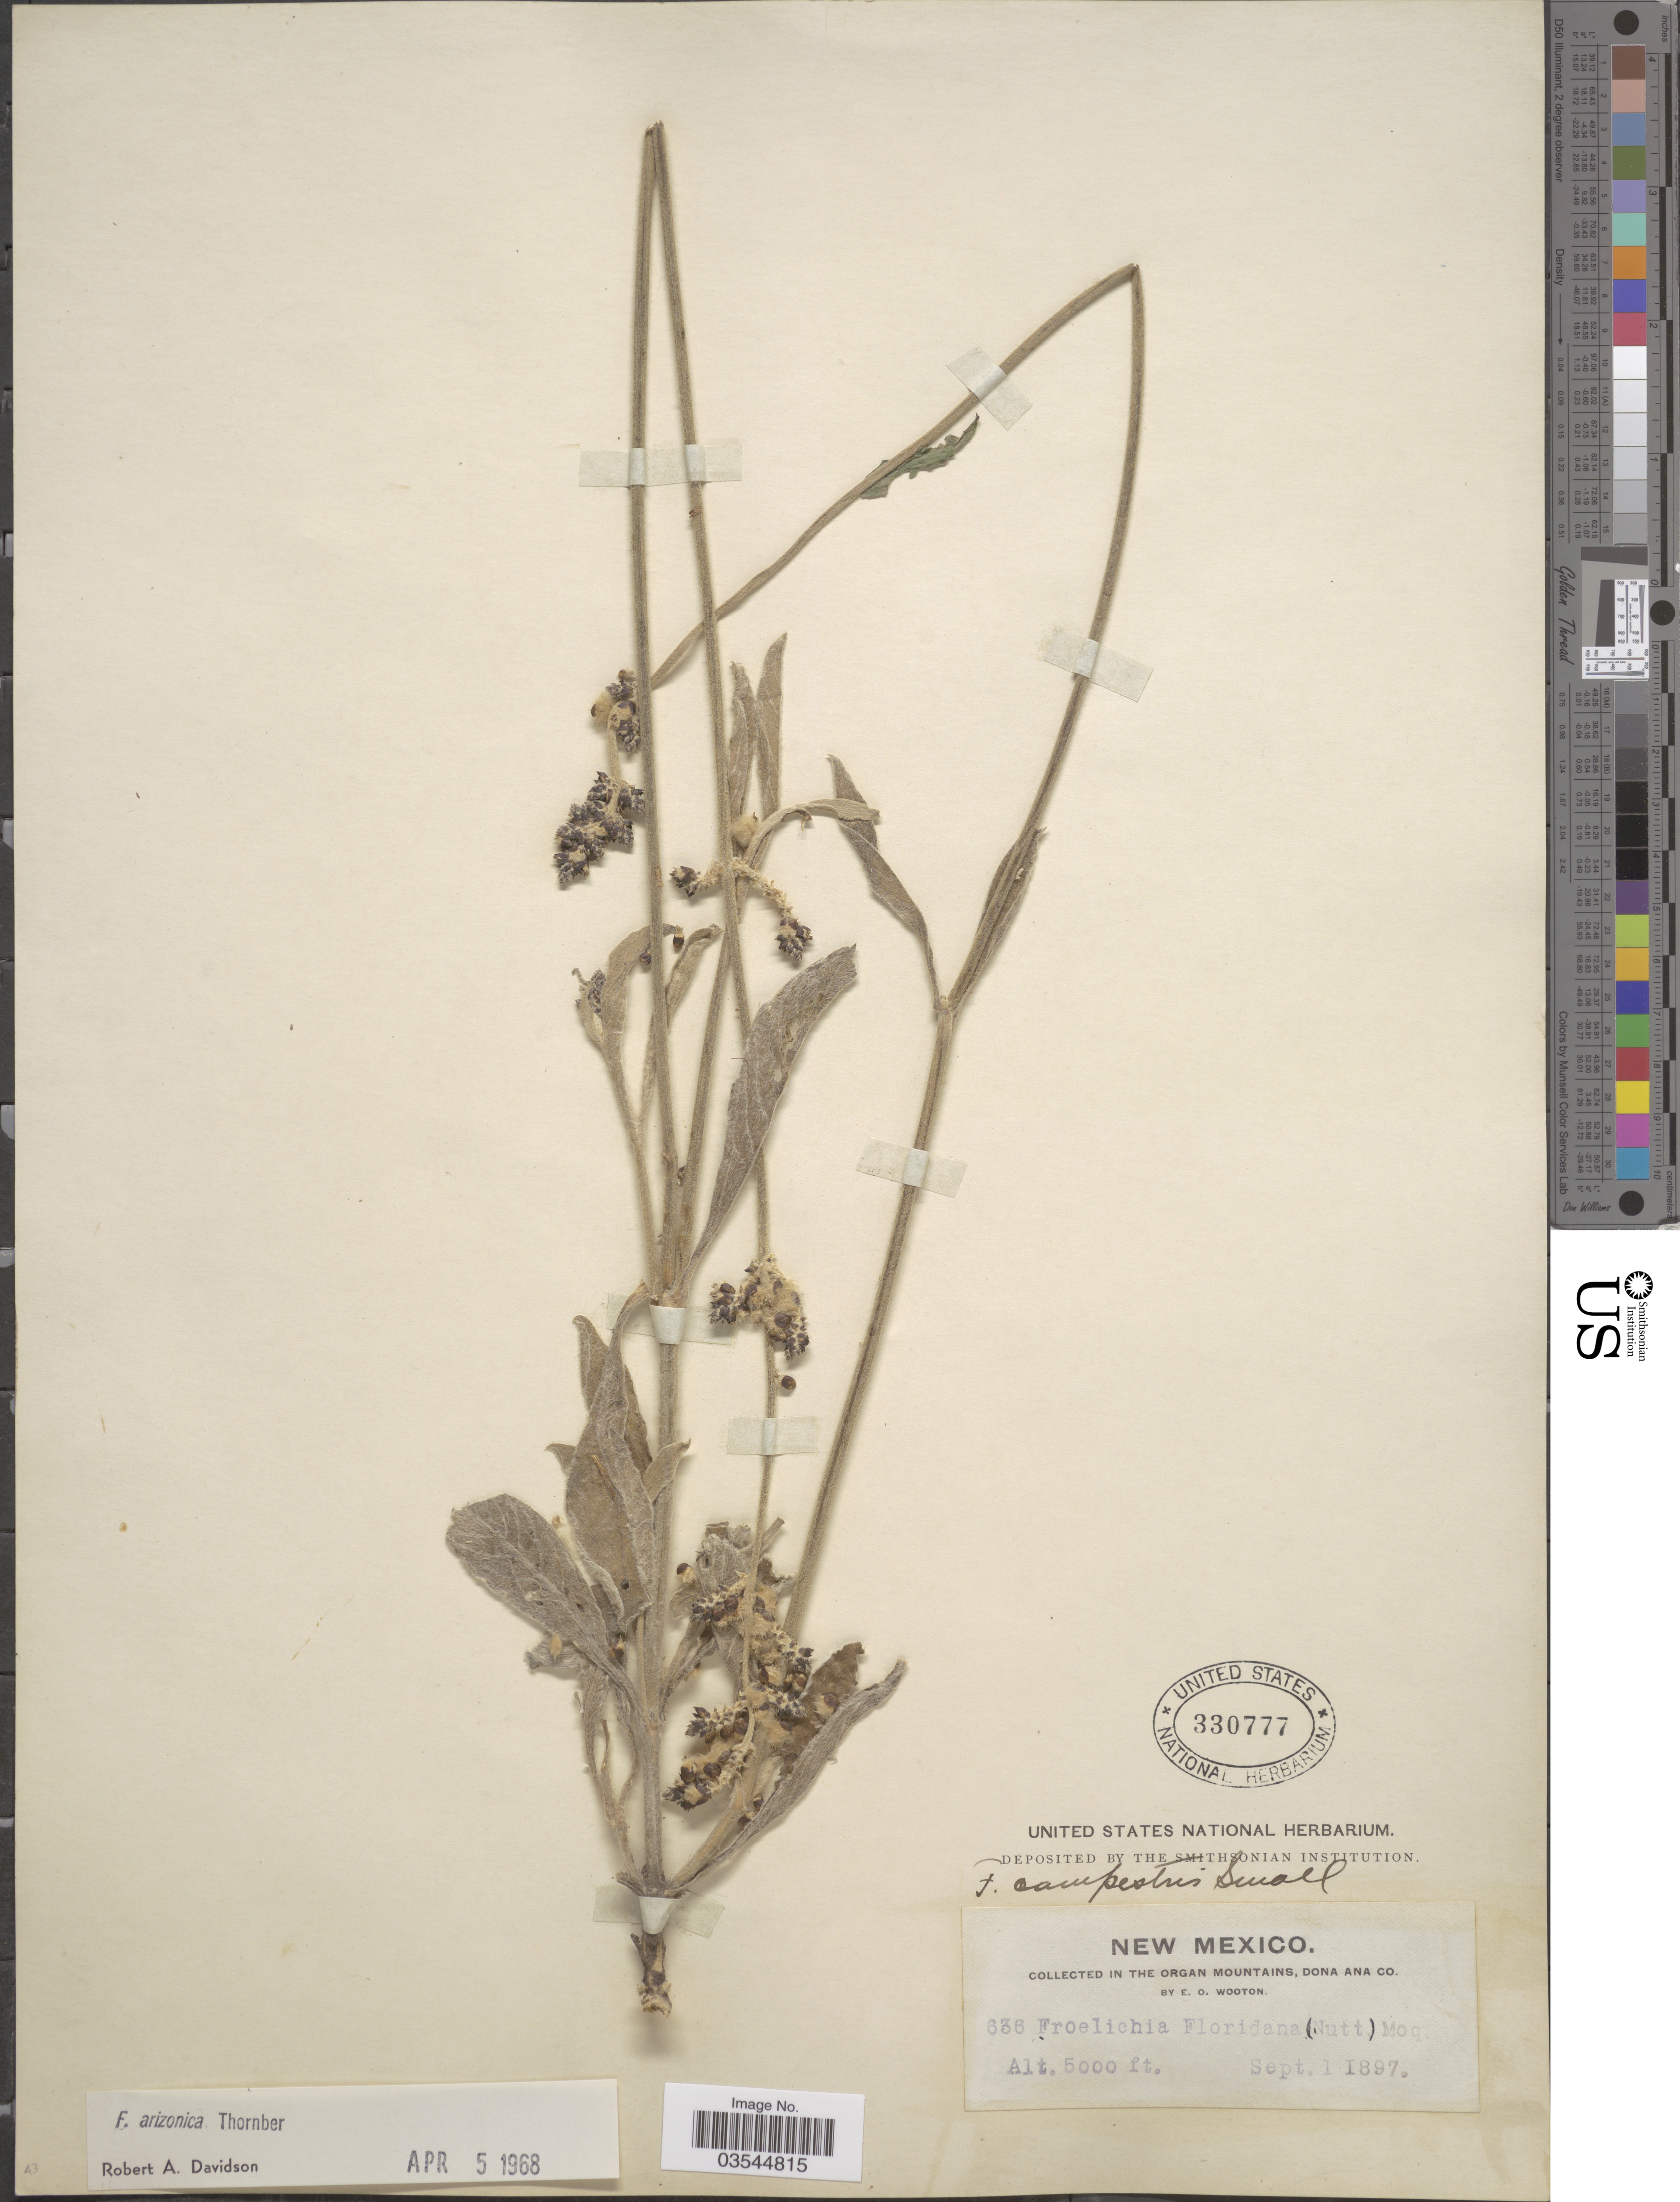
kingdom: Plantae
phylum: Tracheophyta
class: Magnoliopsida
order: Caryophyllales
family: Amaranthaceae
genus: Froelichia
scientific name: Froelichia arizonica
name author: Thornber ex Standl.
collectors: E. O. Wooton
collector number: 636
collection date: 1897-09-01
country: United States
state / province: New Mexico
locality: In the Organ Mountains, Dona Ana Co.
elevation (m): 1524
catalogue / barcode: US 330777